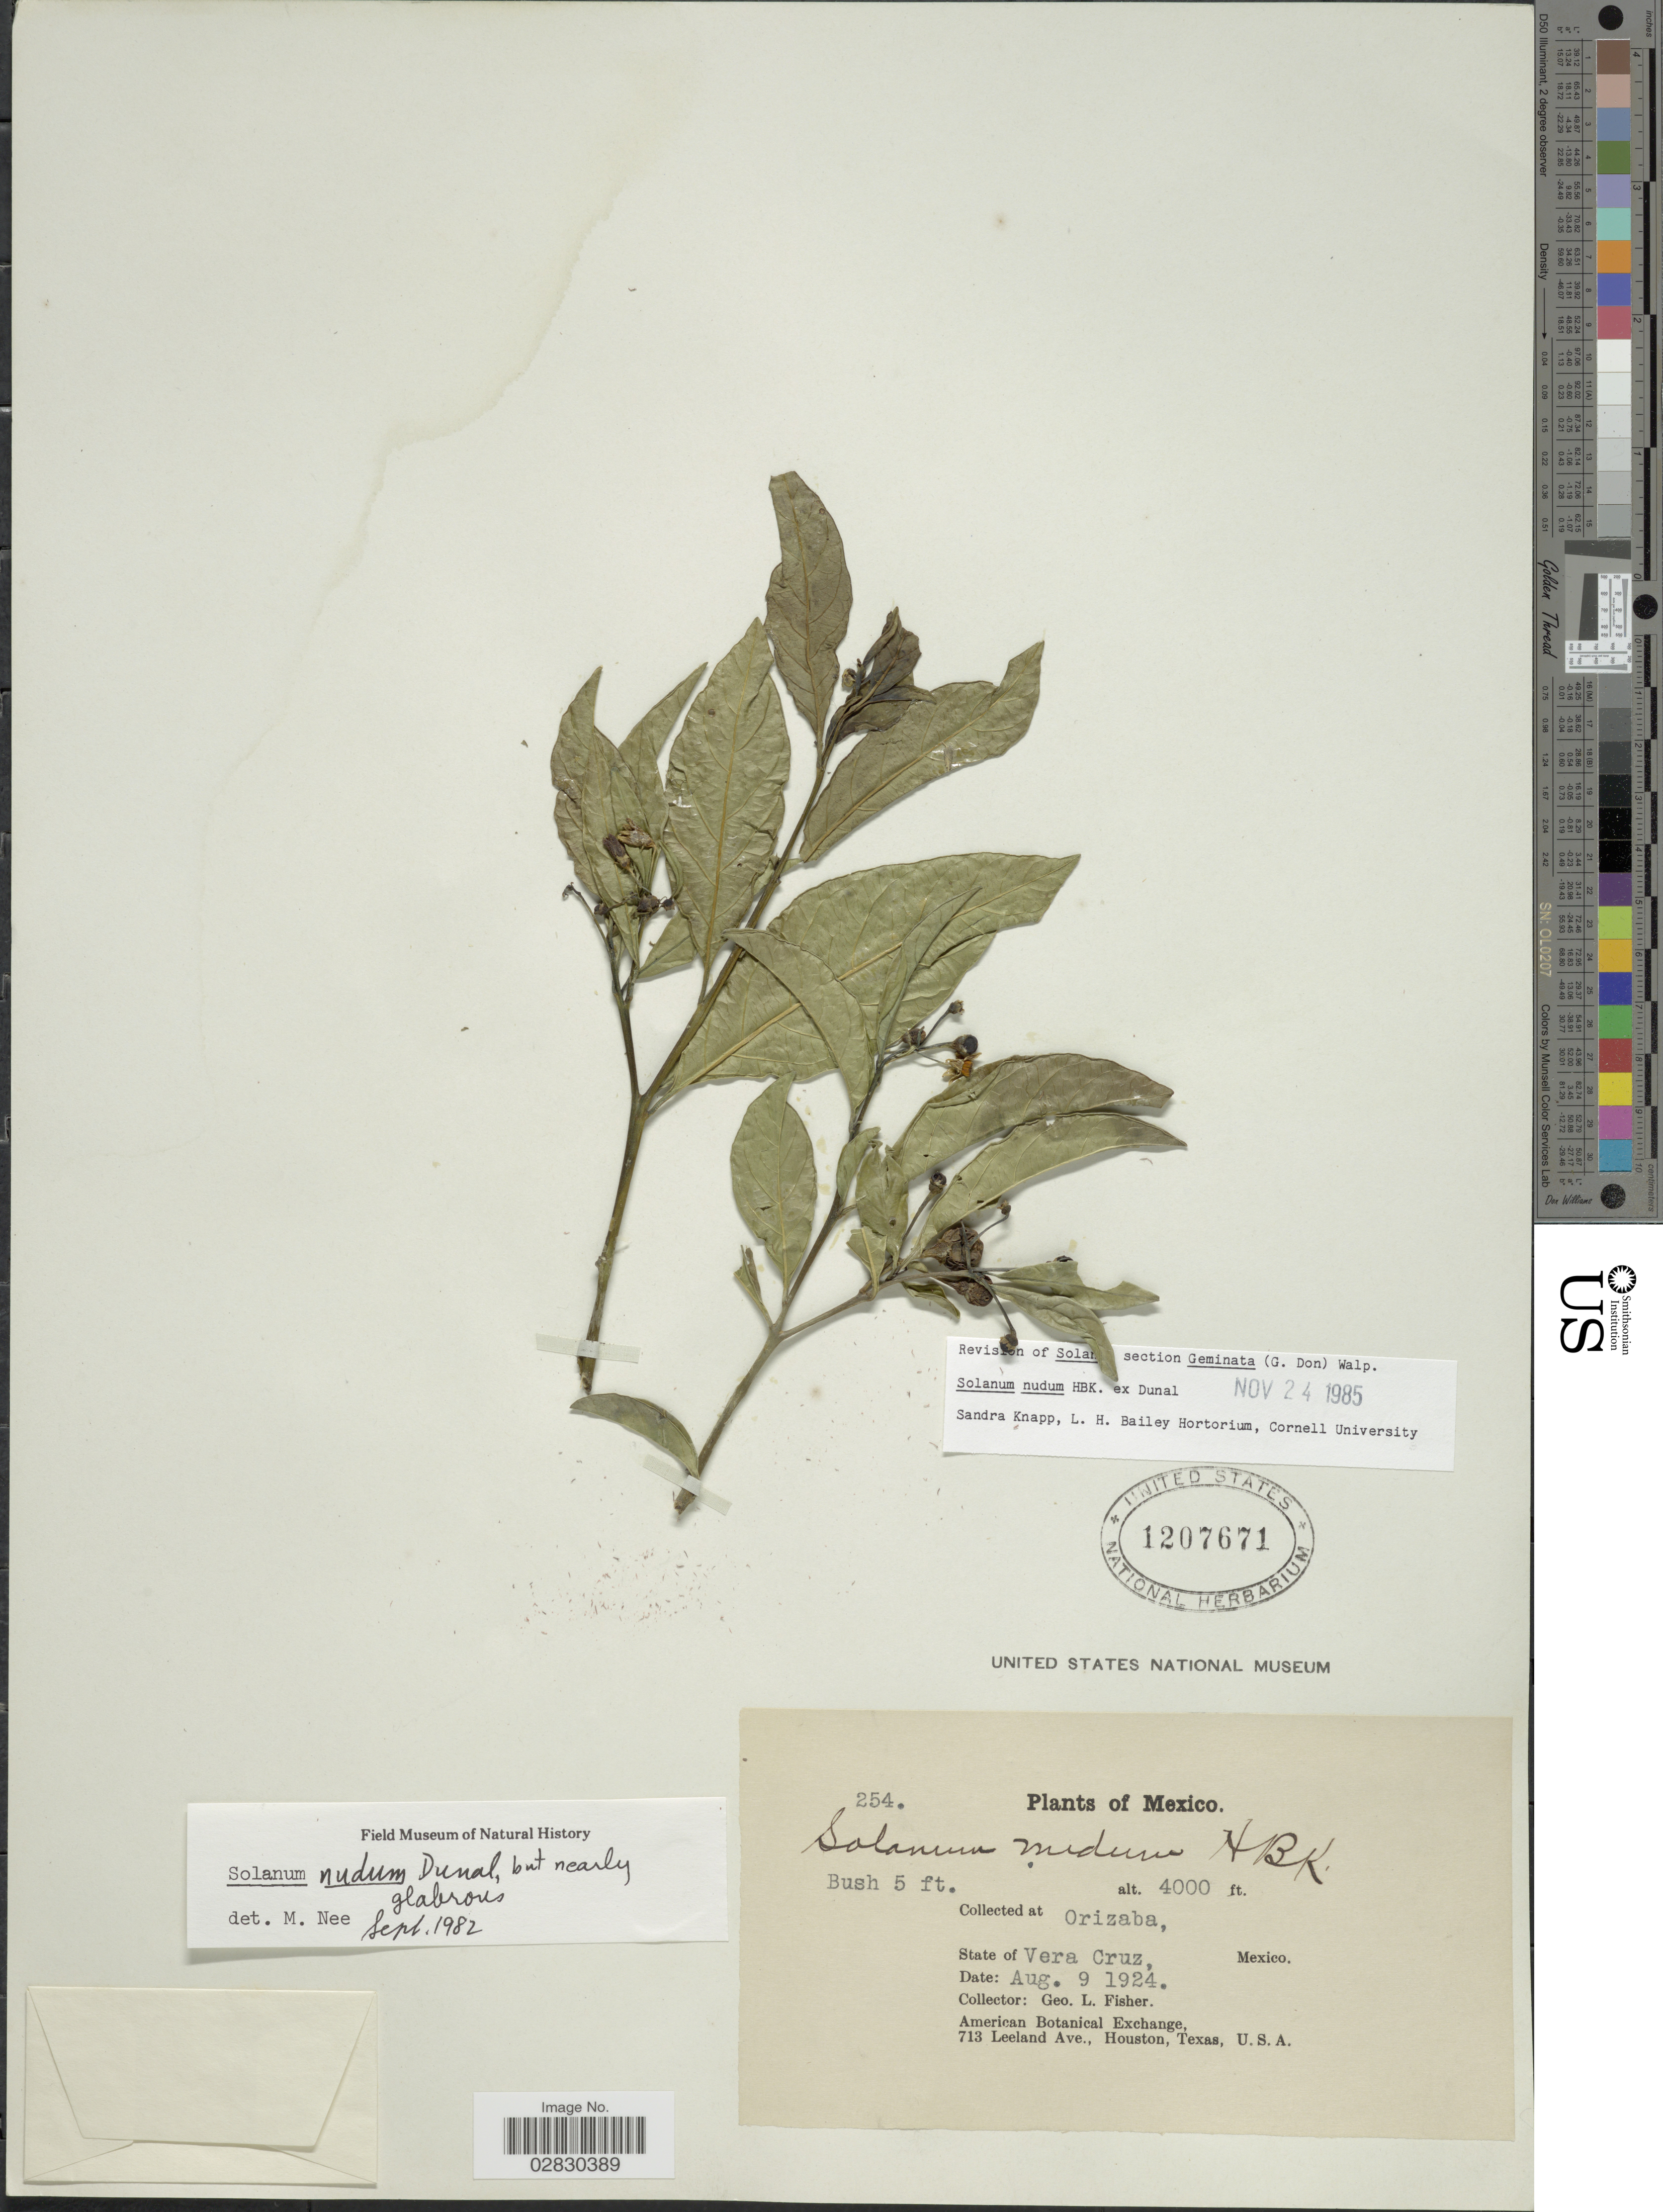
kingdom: Plantae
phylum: Tracheophyta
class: Magnoliopsida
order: Solanales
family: Solanaceae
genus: Solanum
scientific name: Solanum nudum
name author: Humb. & Bonpl. ex Dunal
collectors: G. L. Fisher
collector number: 254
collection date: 1924-08-09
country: Mexico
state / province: Veracruz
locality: Orizaba, State of Veracruz.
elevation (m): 1219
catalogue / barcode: US 1207671